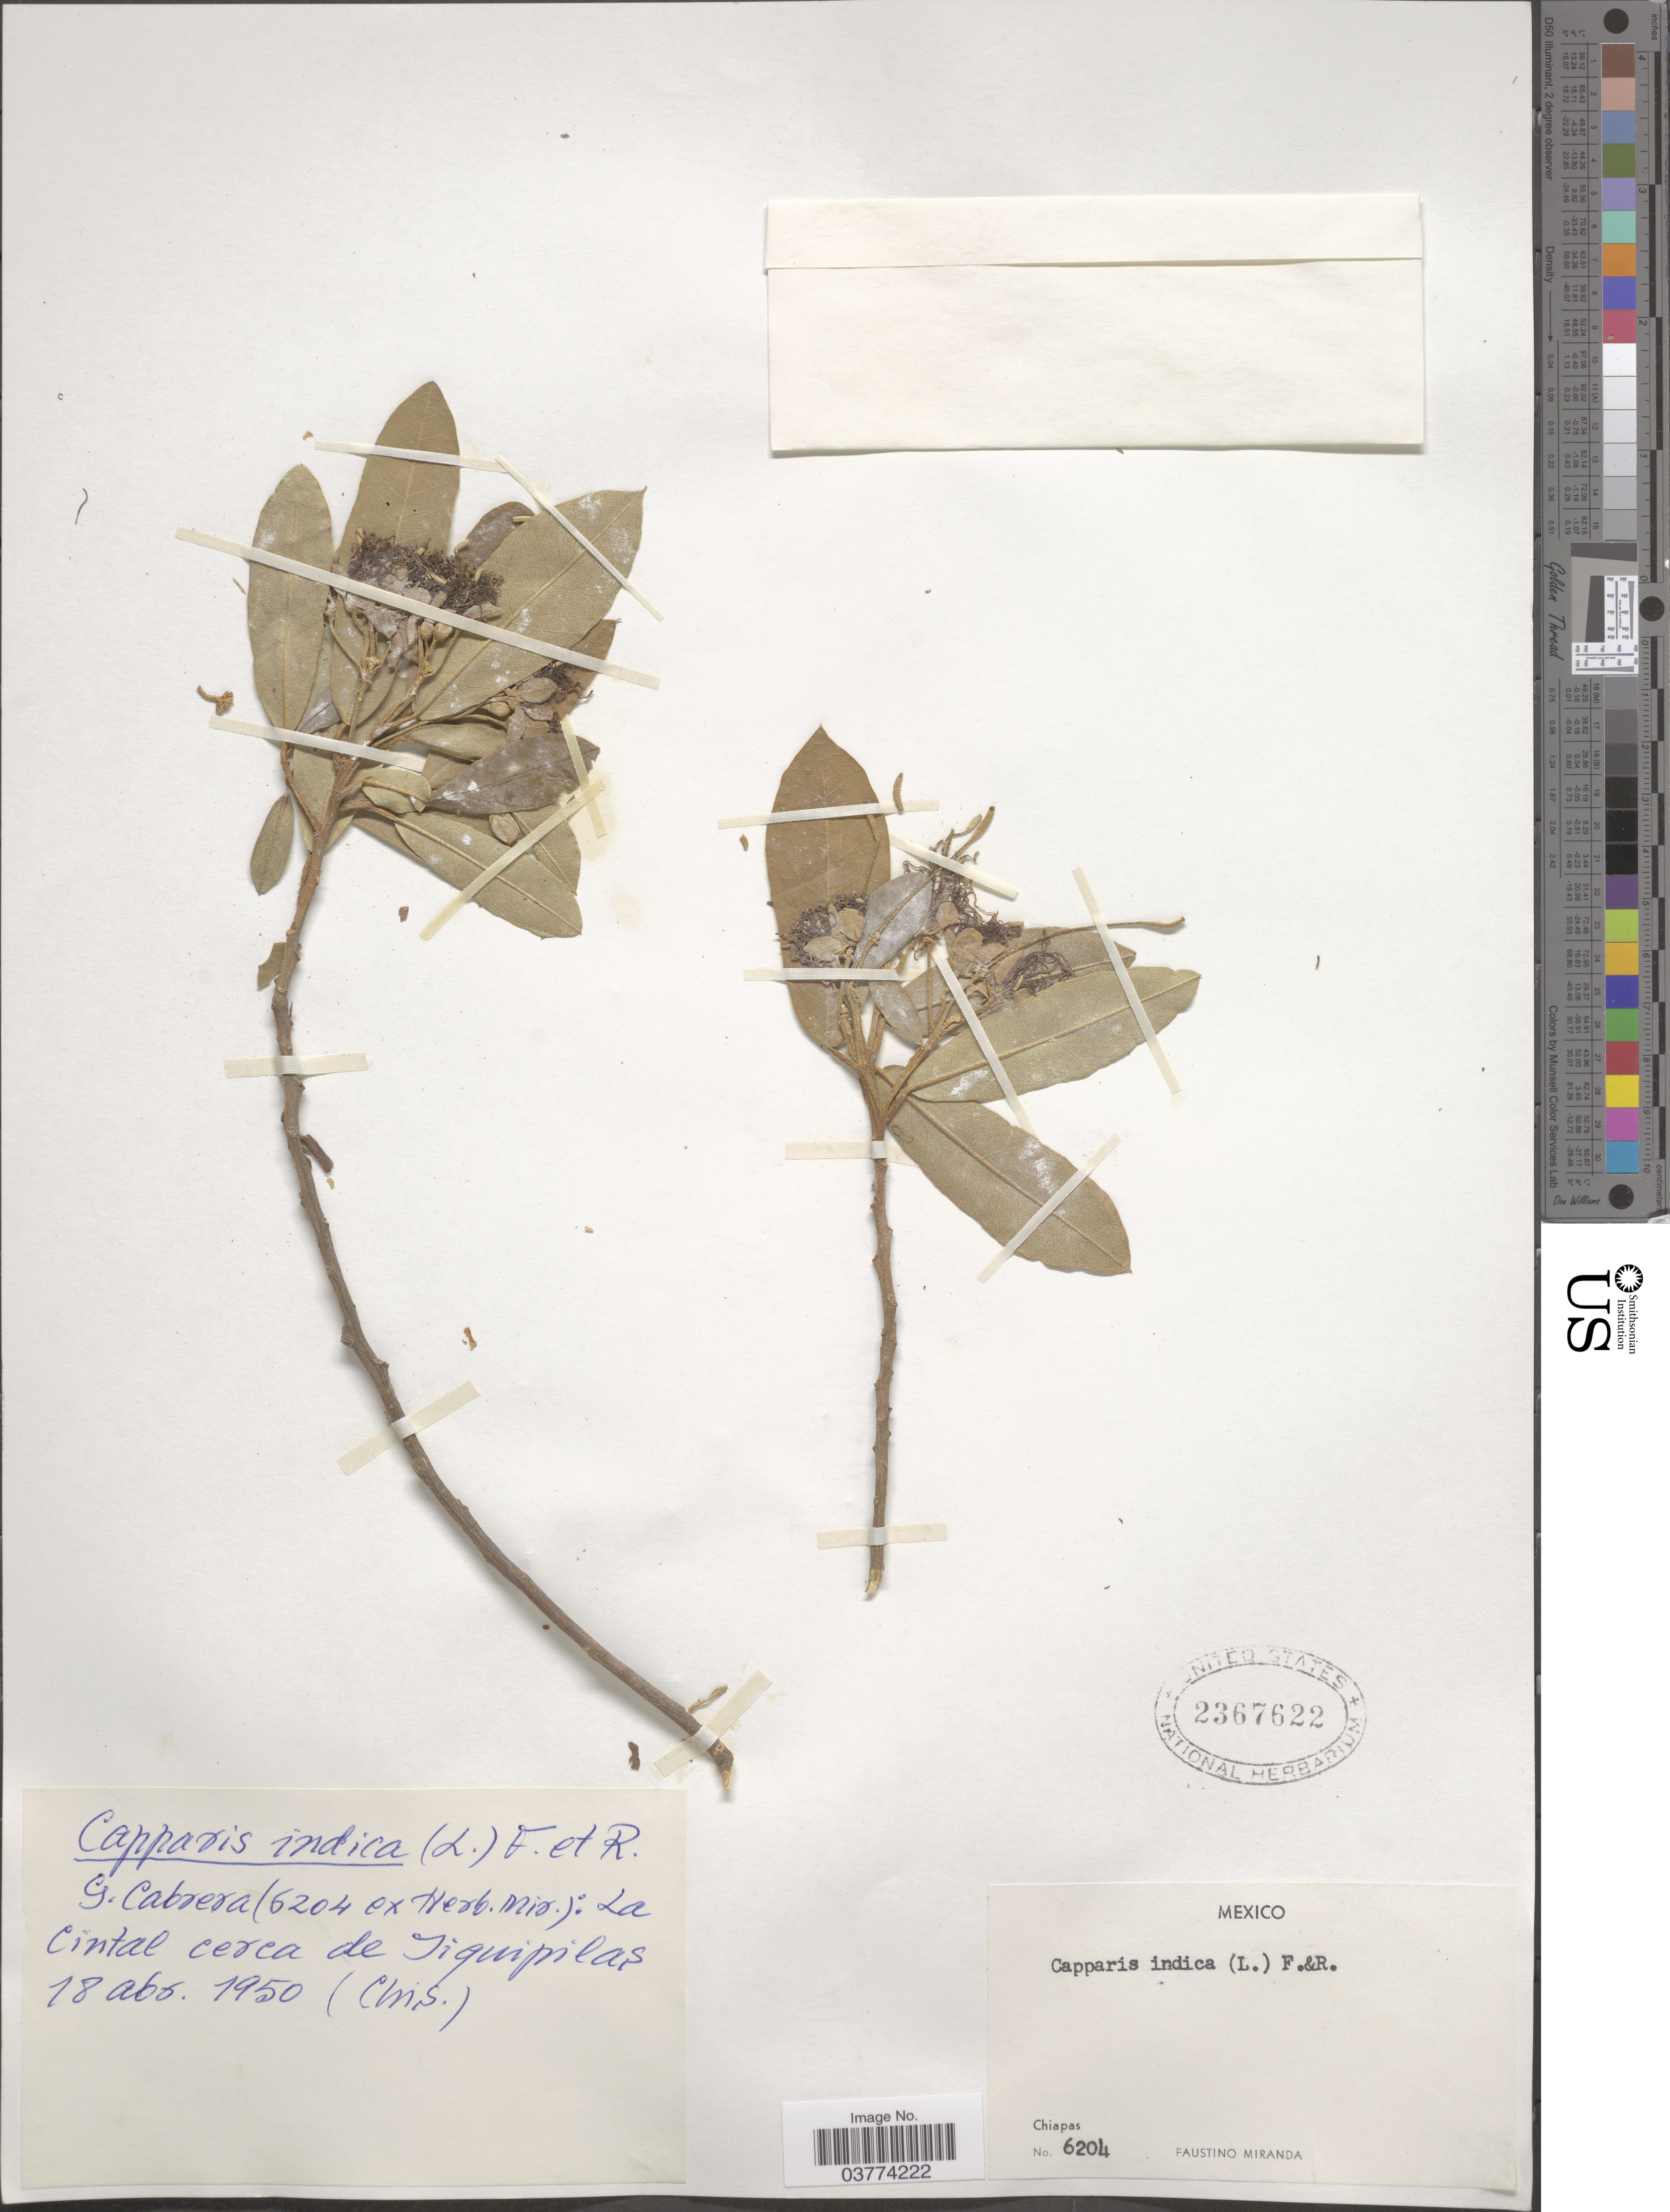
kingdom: Plantae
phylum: Tracheophyta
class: Magnoliopsida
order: Brassicales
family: Capparaceae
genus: Quadrella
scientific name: Quadrella indica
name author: (L.) Iltis & Cornejo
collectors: F. Miranda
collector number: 6204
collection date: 1950-04-18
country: Mexico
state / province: Chiapas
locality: La Cintal cerca de Jiquipilas.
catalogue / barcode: US 2367622